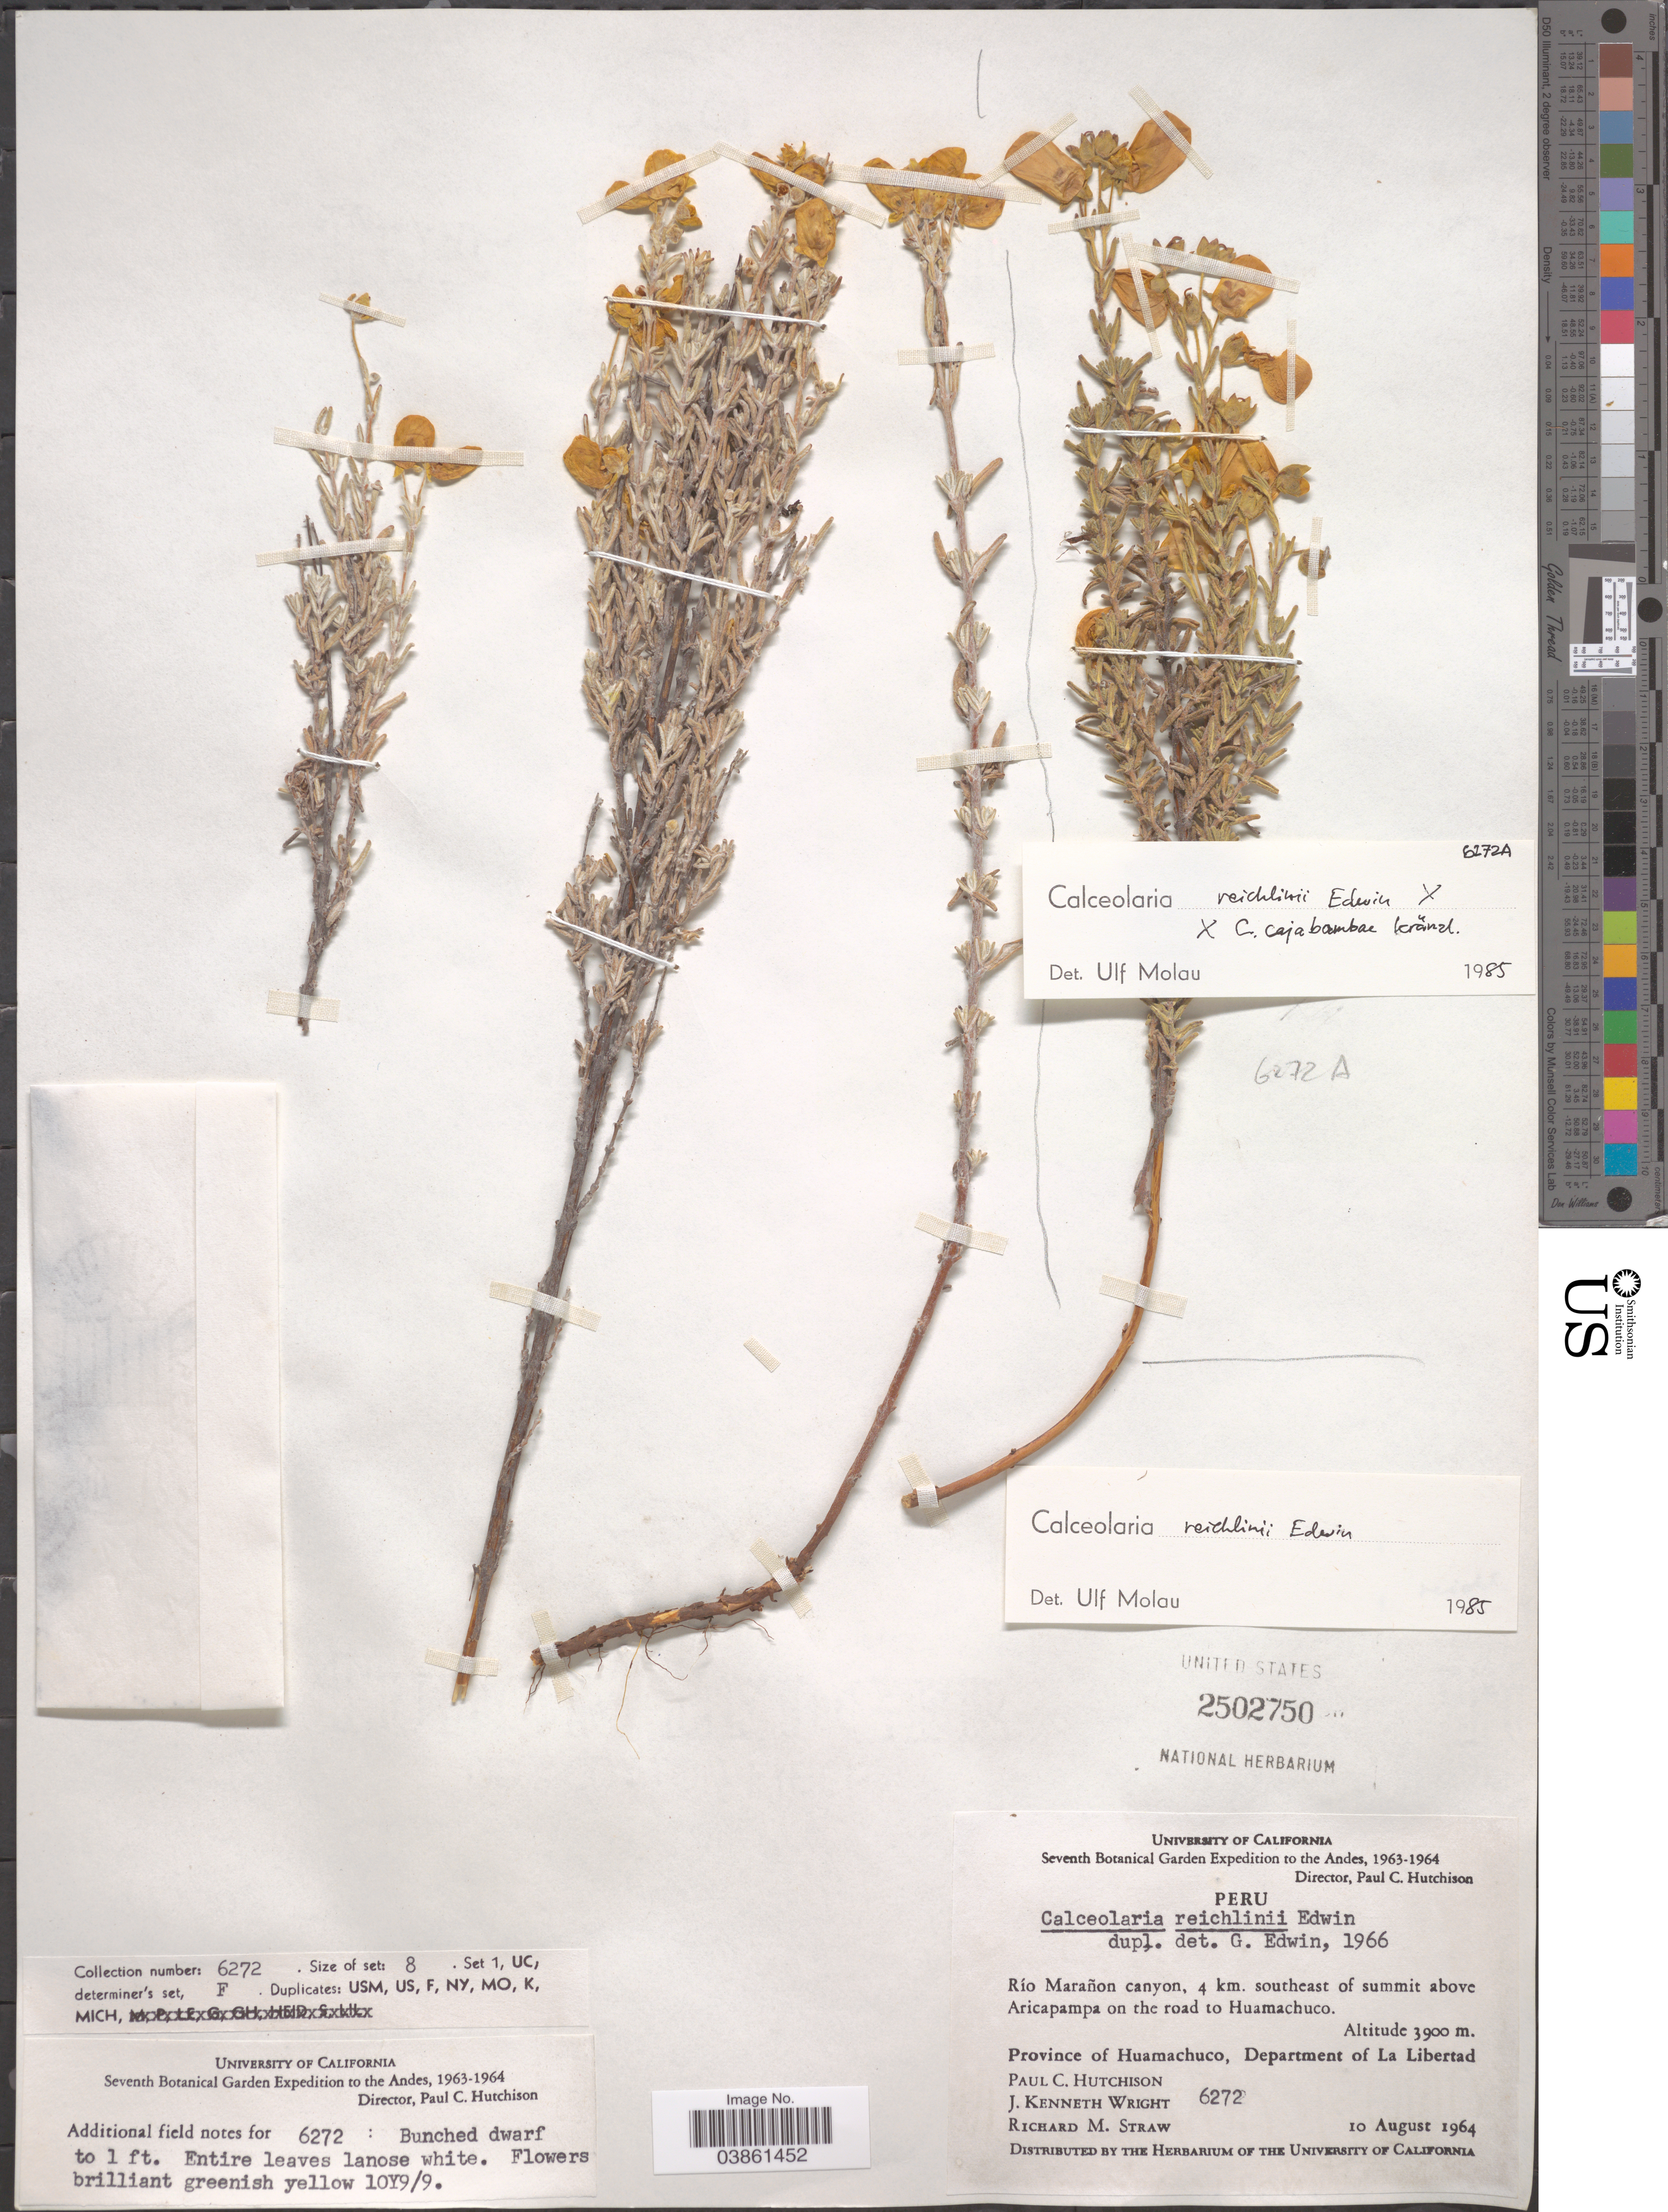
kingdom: Plantae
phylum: Tracheophyta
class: Magnoliopsida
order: Lamiales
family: Calceolariaceae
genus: Calceolaria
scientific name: Calceolaria reichlinii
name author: Edwin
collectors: P. C. Hutchison, J. K. Wright & R. M. Straw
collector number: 6272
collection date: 1964-08-10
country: Peru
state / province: La Libertad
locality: The Andes. Río Marañon canyon, 4 km. southeast of summit above Aricapampa on the road to Huamachuco. Province of Huamachuco, Department of La Libertad.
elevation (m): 3900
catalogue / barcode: US 2502750